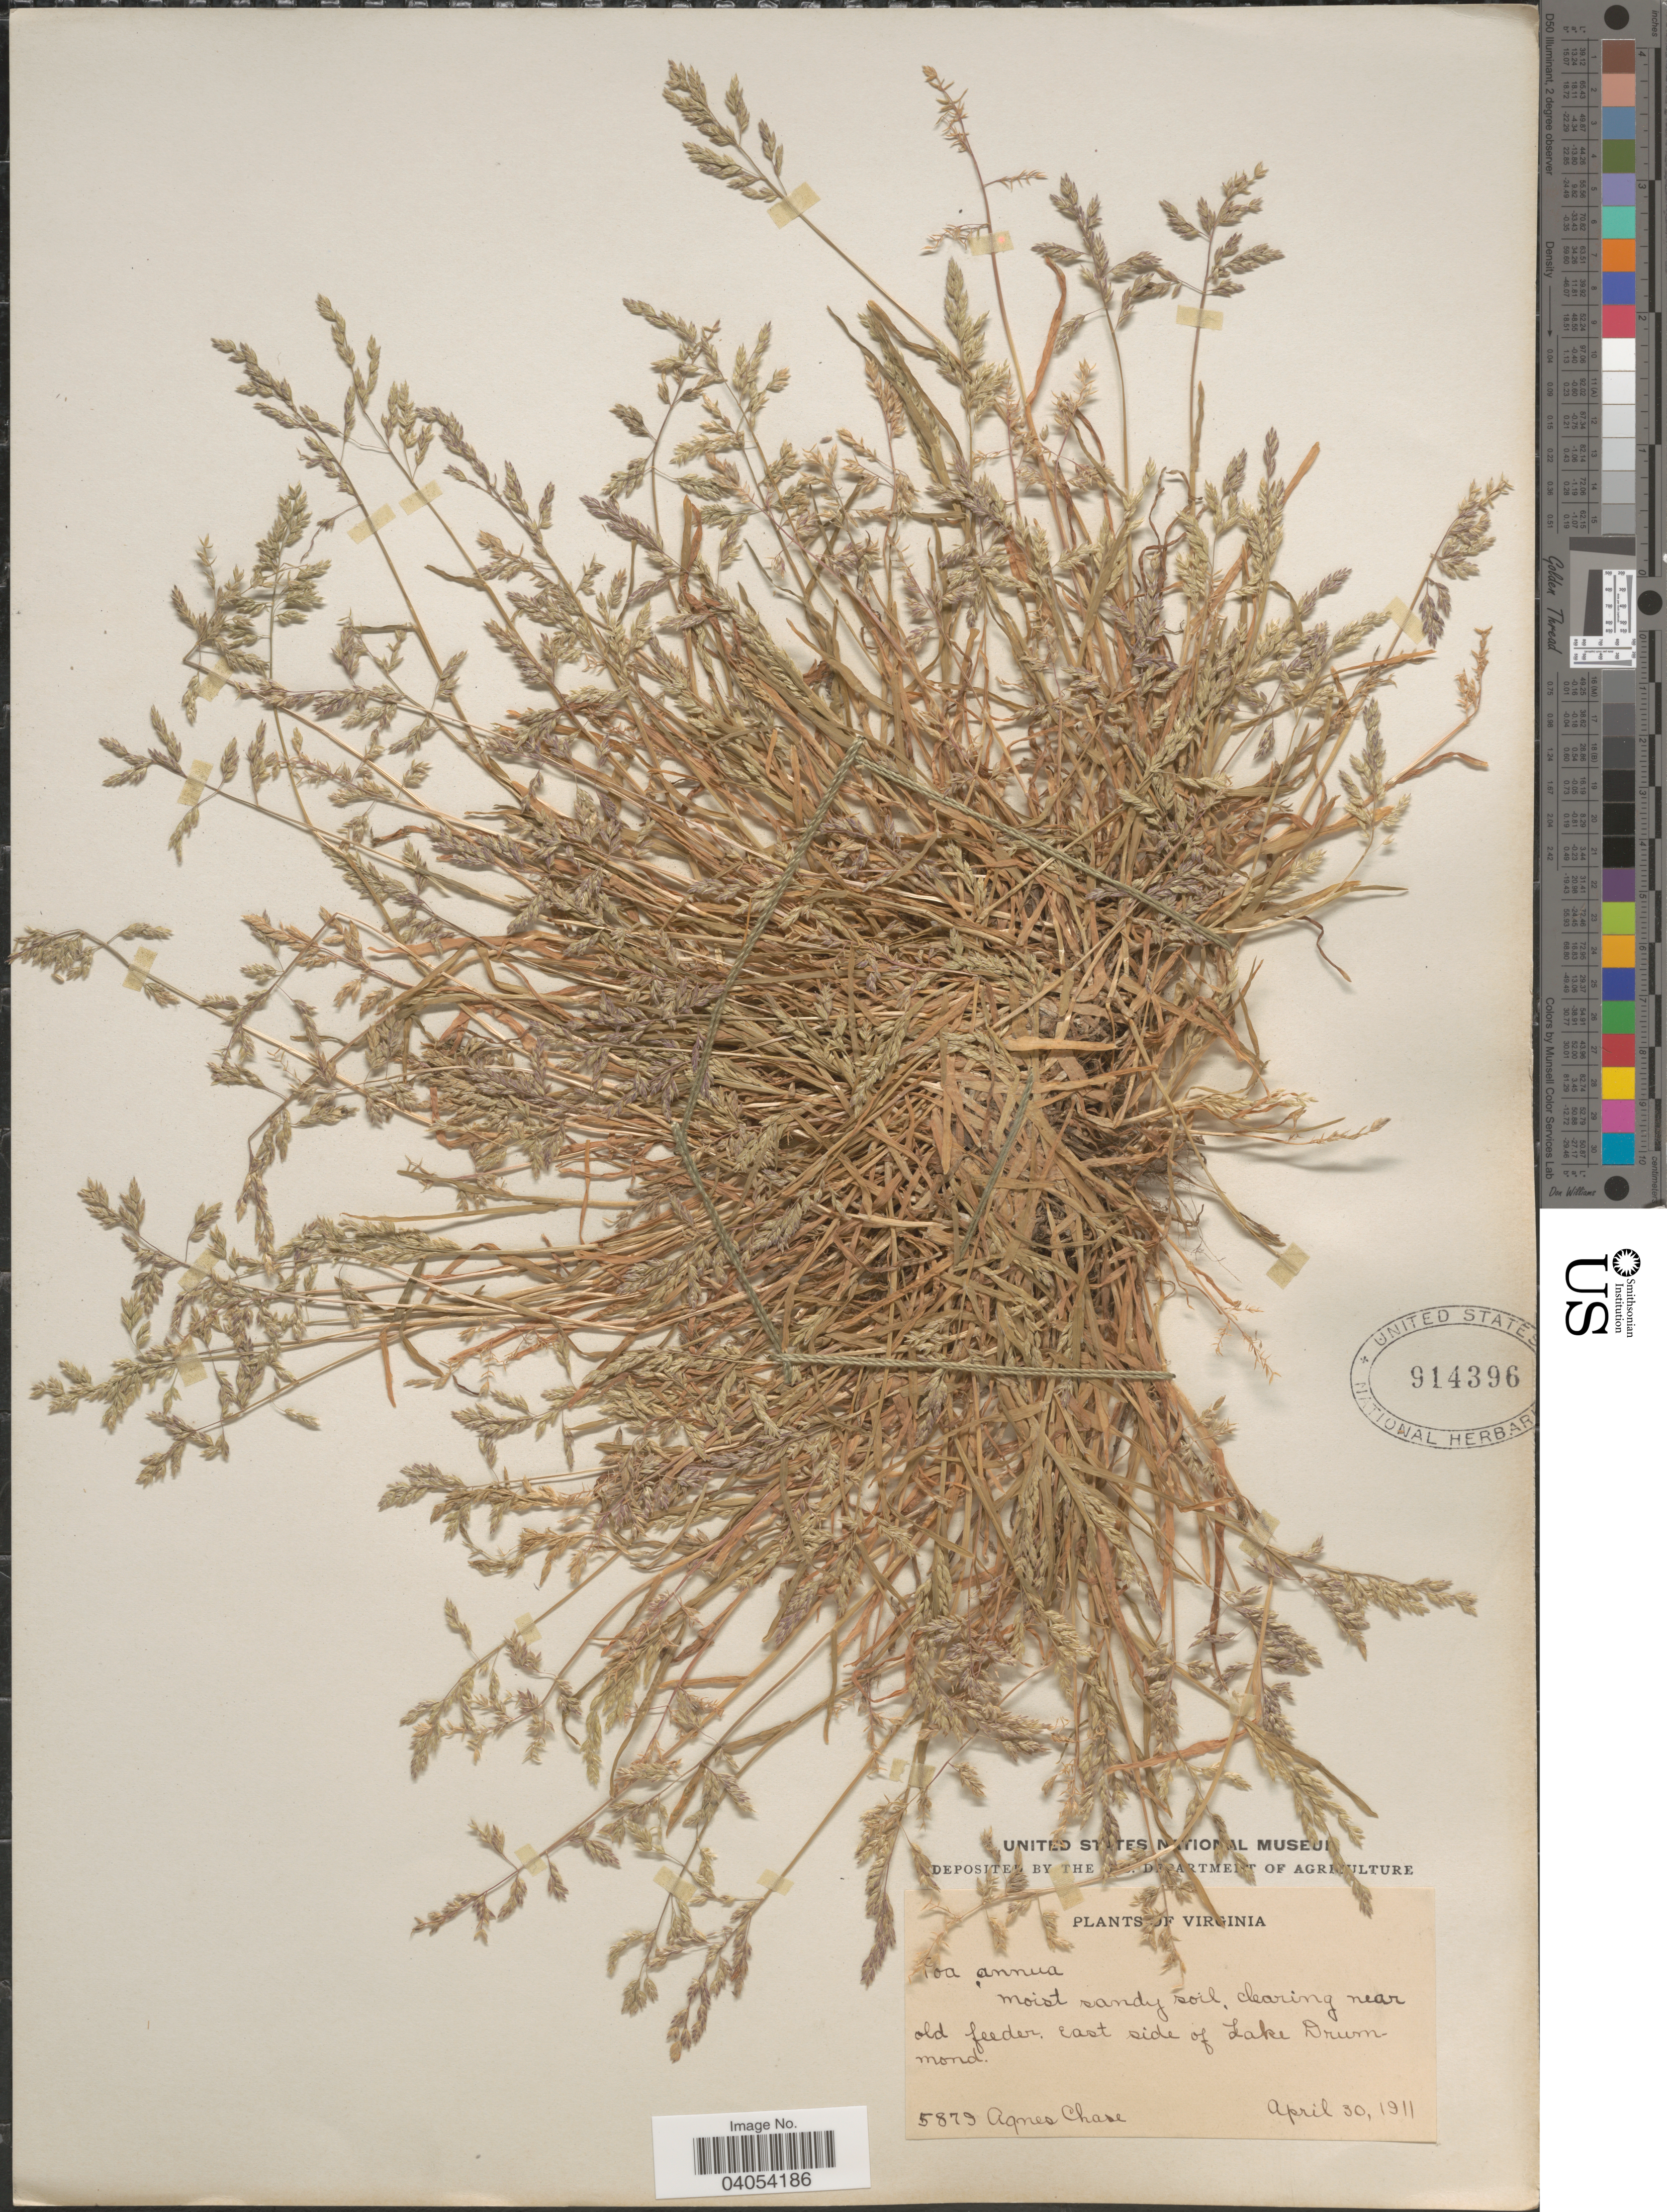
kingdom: Plantae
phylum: Tracheophyta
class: Liliopsida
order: Poales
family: Poaceae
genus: Poa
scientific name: Poa annua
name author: L.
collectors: A. Chase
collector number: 5879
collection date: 1911-04-30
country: United States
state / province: Virginia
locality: Clearing near old feeder. East side of Lake Drummond.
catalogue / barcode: US 914396